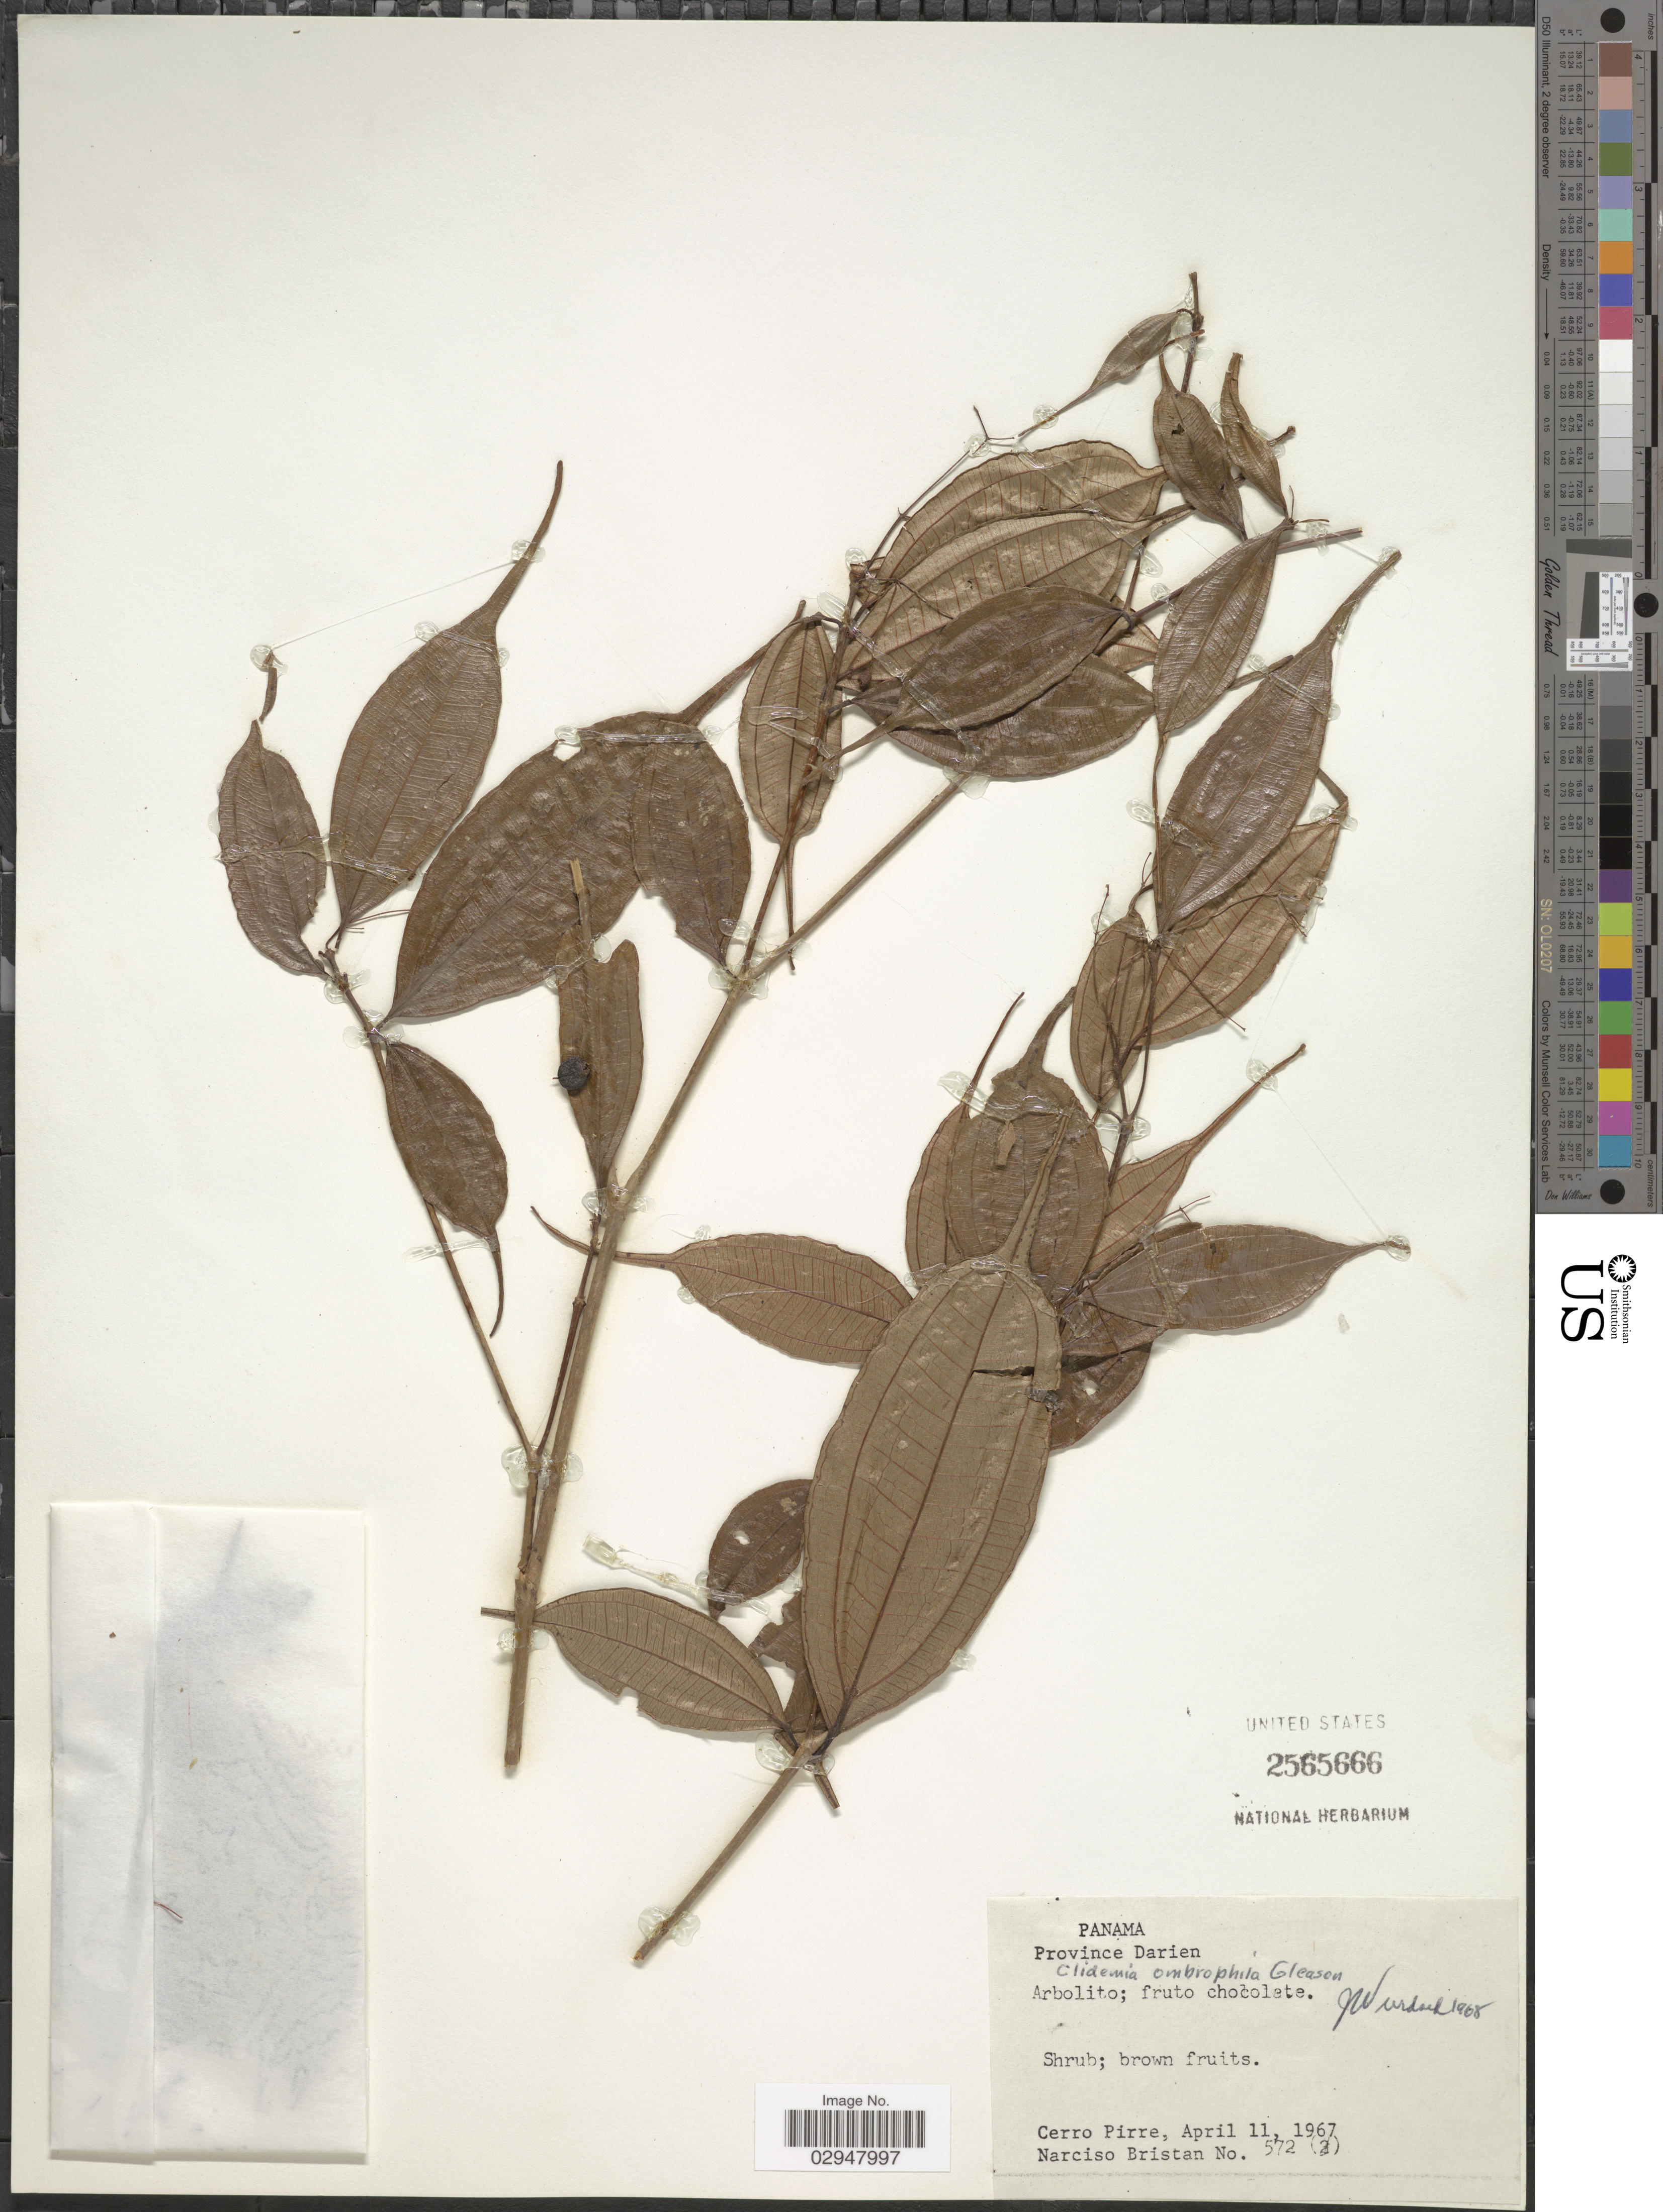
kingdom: Plantae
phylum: Tracheophyta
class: Magnoliopsida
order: Myrtales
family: Melastomataceae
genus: Clidemia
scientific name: Clidemia ombrophila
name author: Gleason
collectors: N. Bristan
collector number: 572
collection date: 1967-04-11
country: Panama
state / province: Darién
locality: Cerro Pirre.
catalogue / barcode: US 2565666